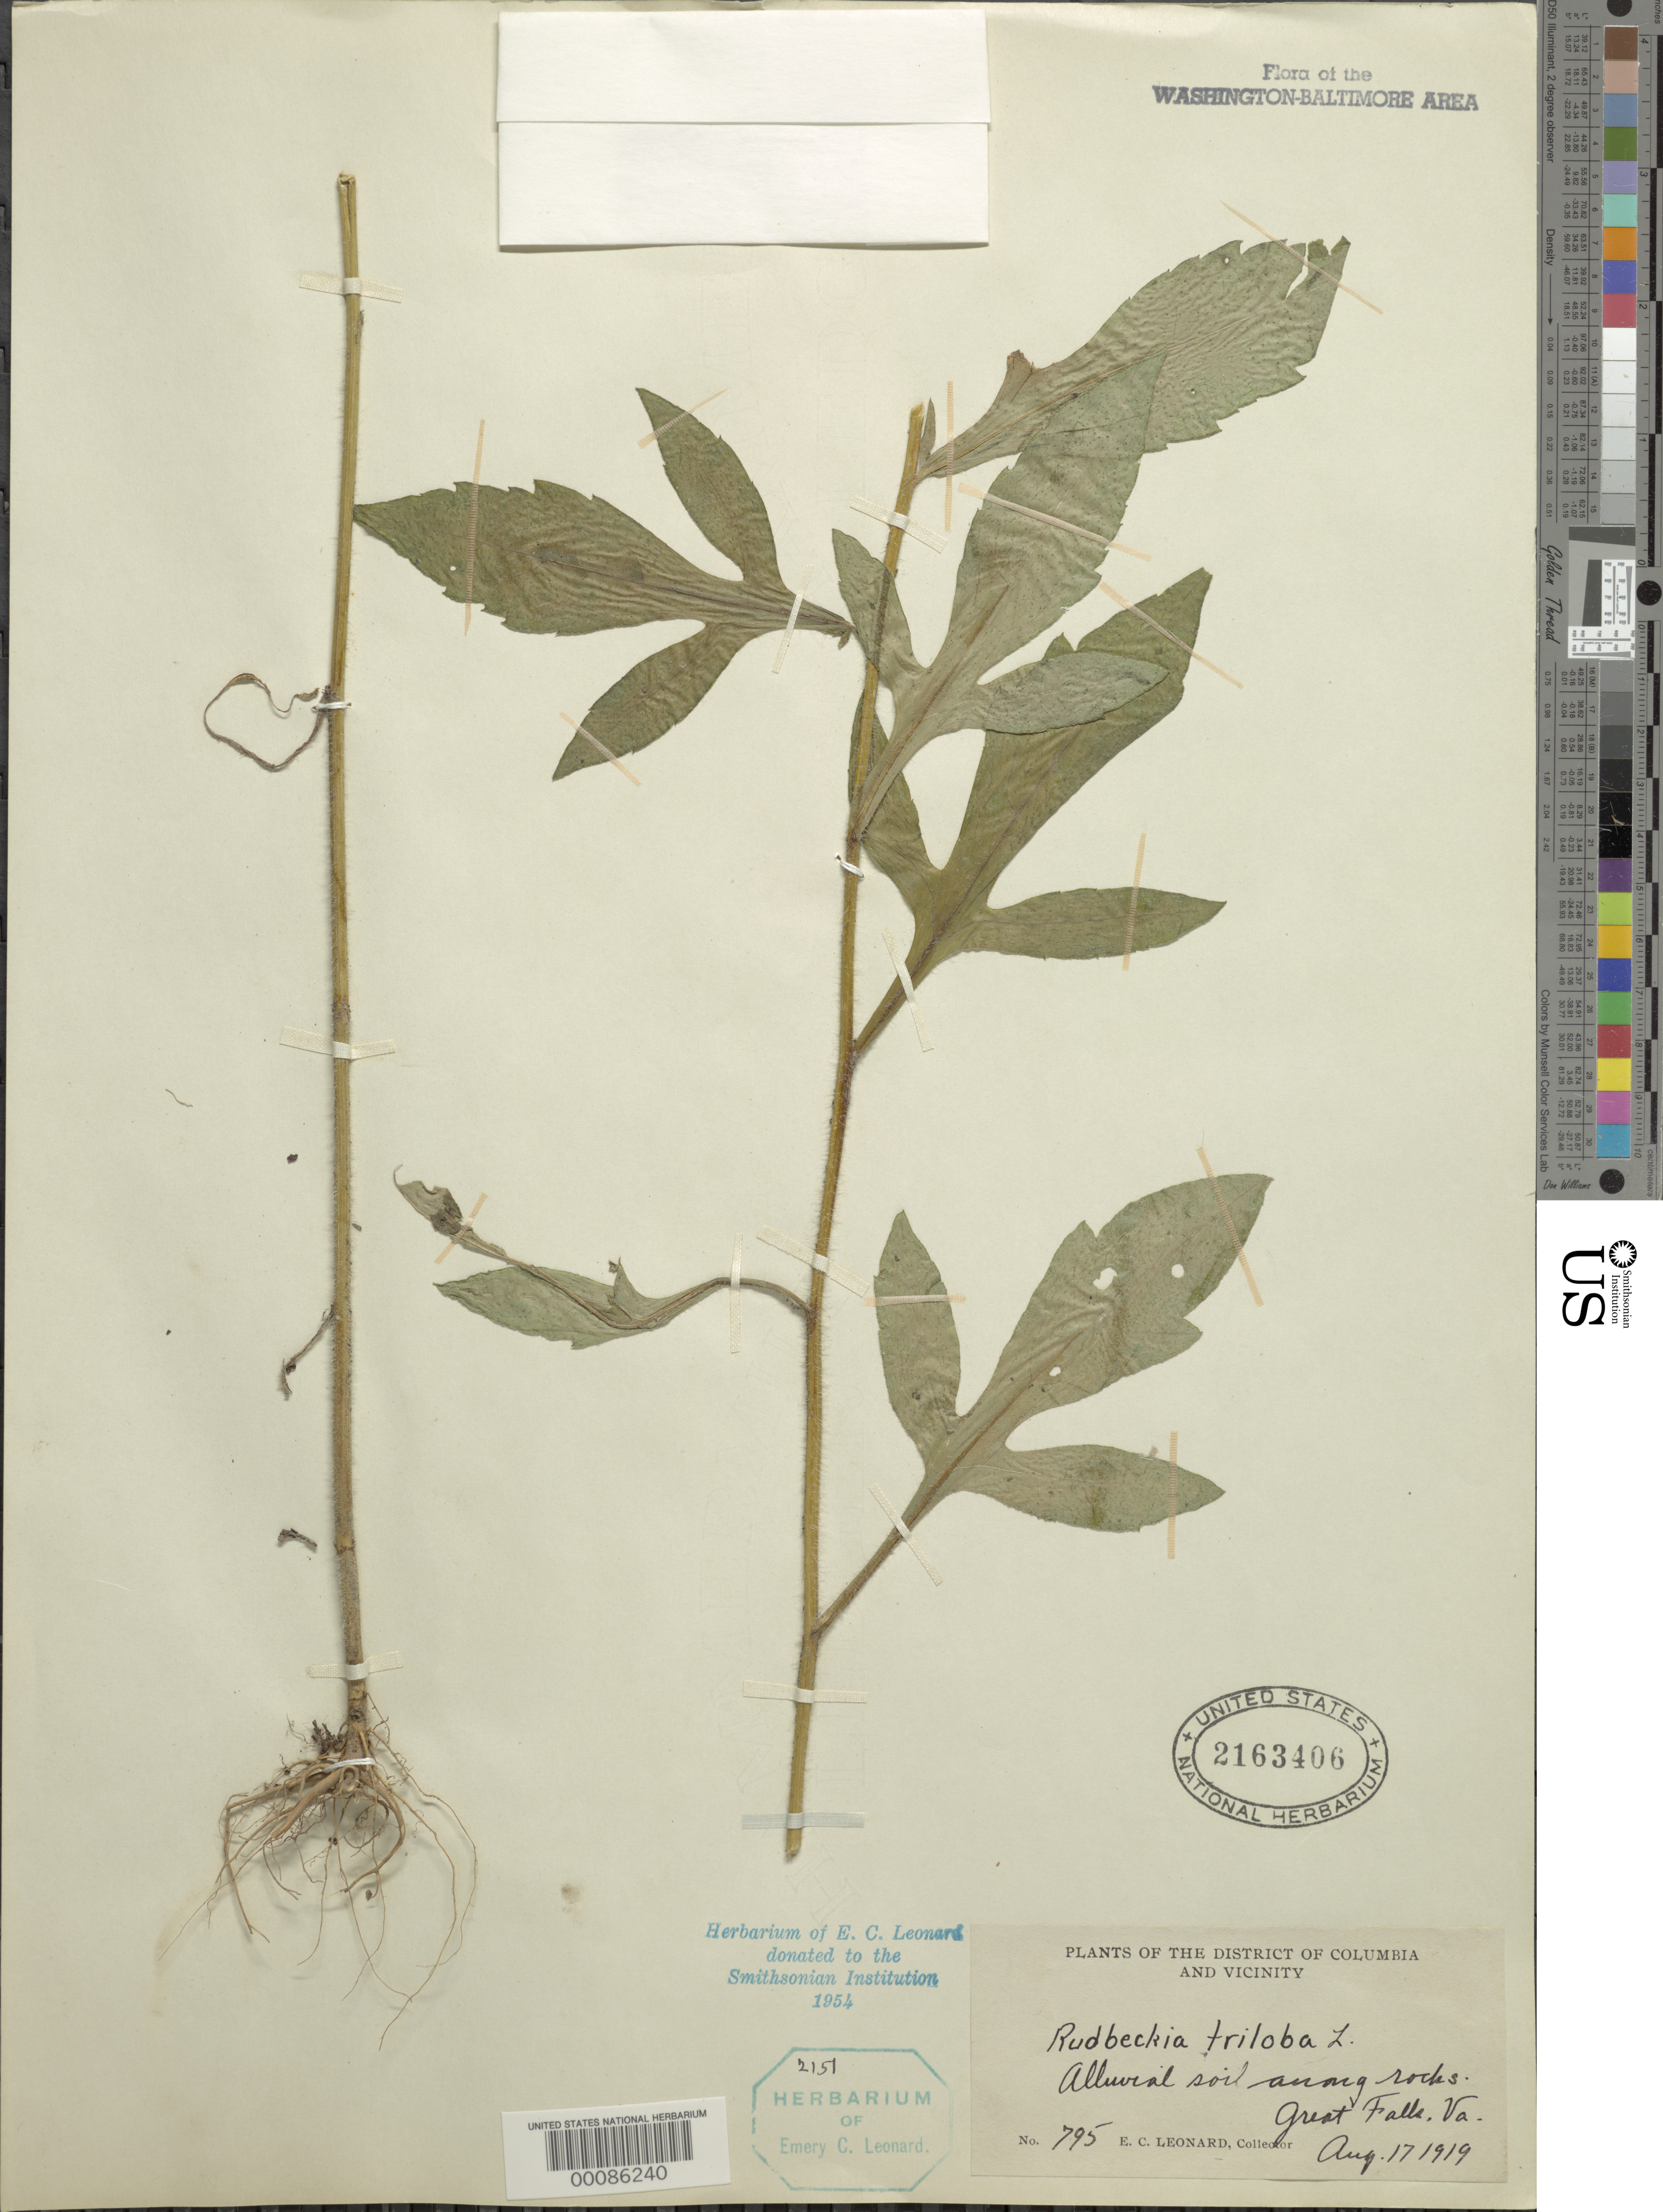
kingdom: Plantae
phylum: Tracheophyta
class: Magnoliopsida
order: Asterales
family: Asteraceae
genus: Rudbeckia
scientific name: Rudbeckia triloba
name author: L.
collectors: E. C. Leonard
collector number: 795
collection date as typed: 17 Aug 1919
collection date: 1919-08-17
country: United States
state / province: Virginia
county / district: Fairfax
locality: Great Falls C. & O. Canal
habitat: Alluvial soli among rocks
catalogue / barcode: US 2163406